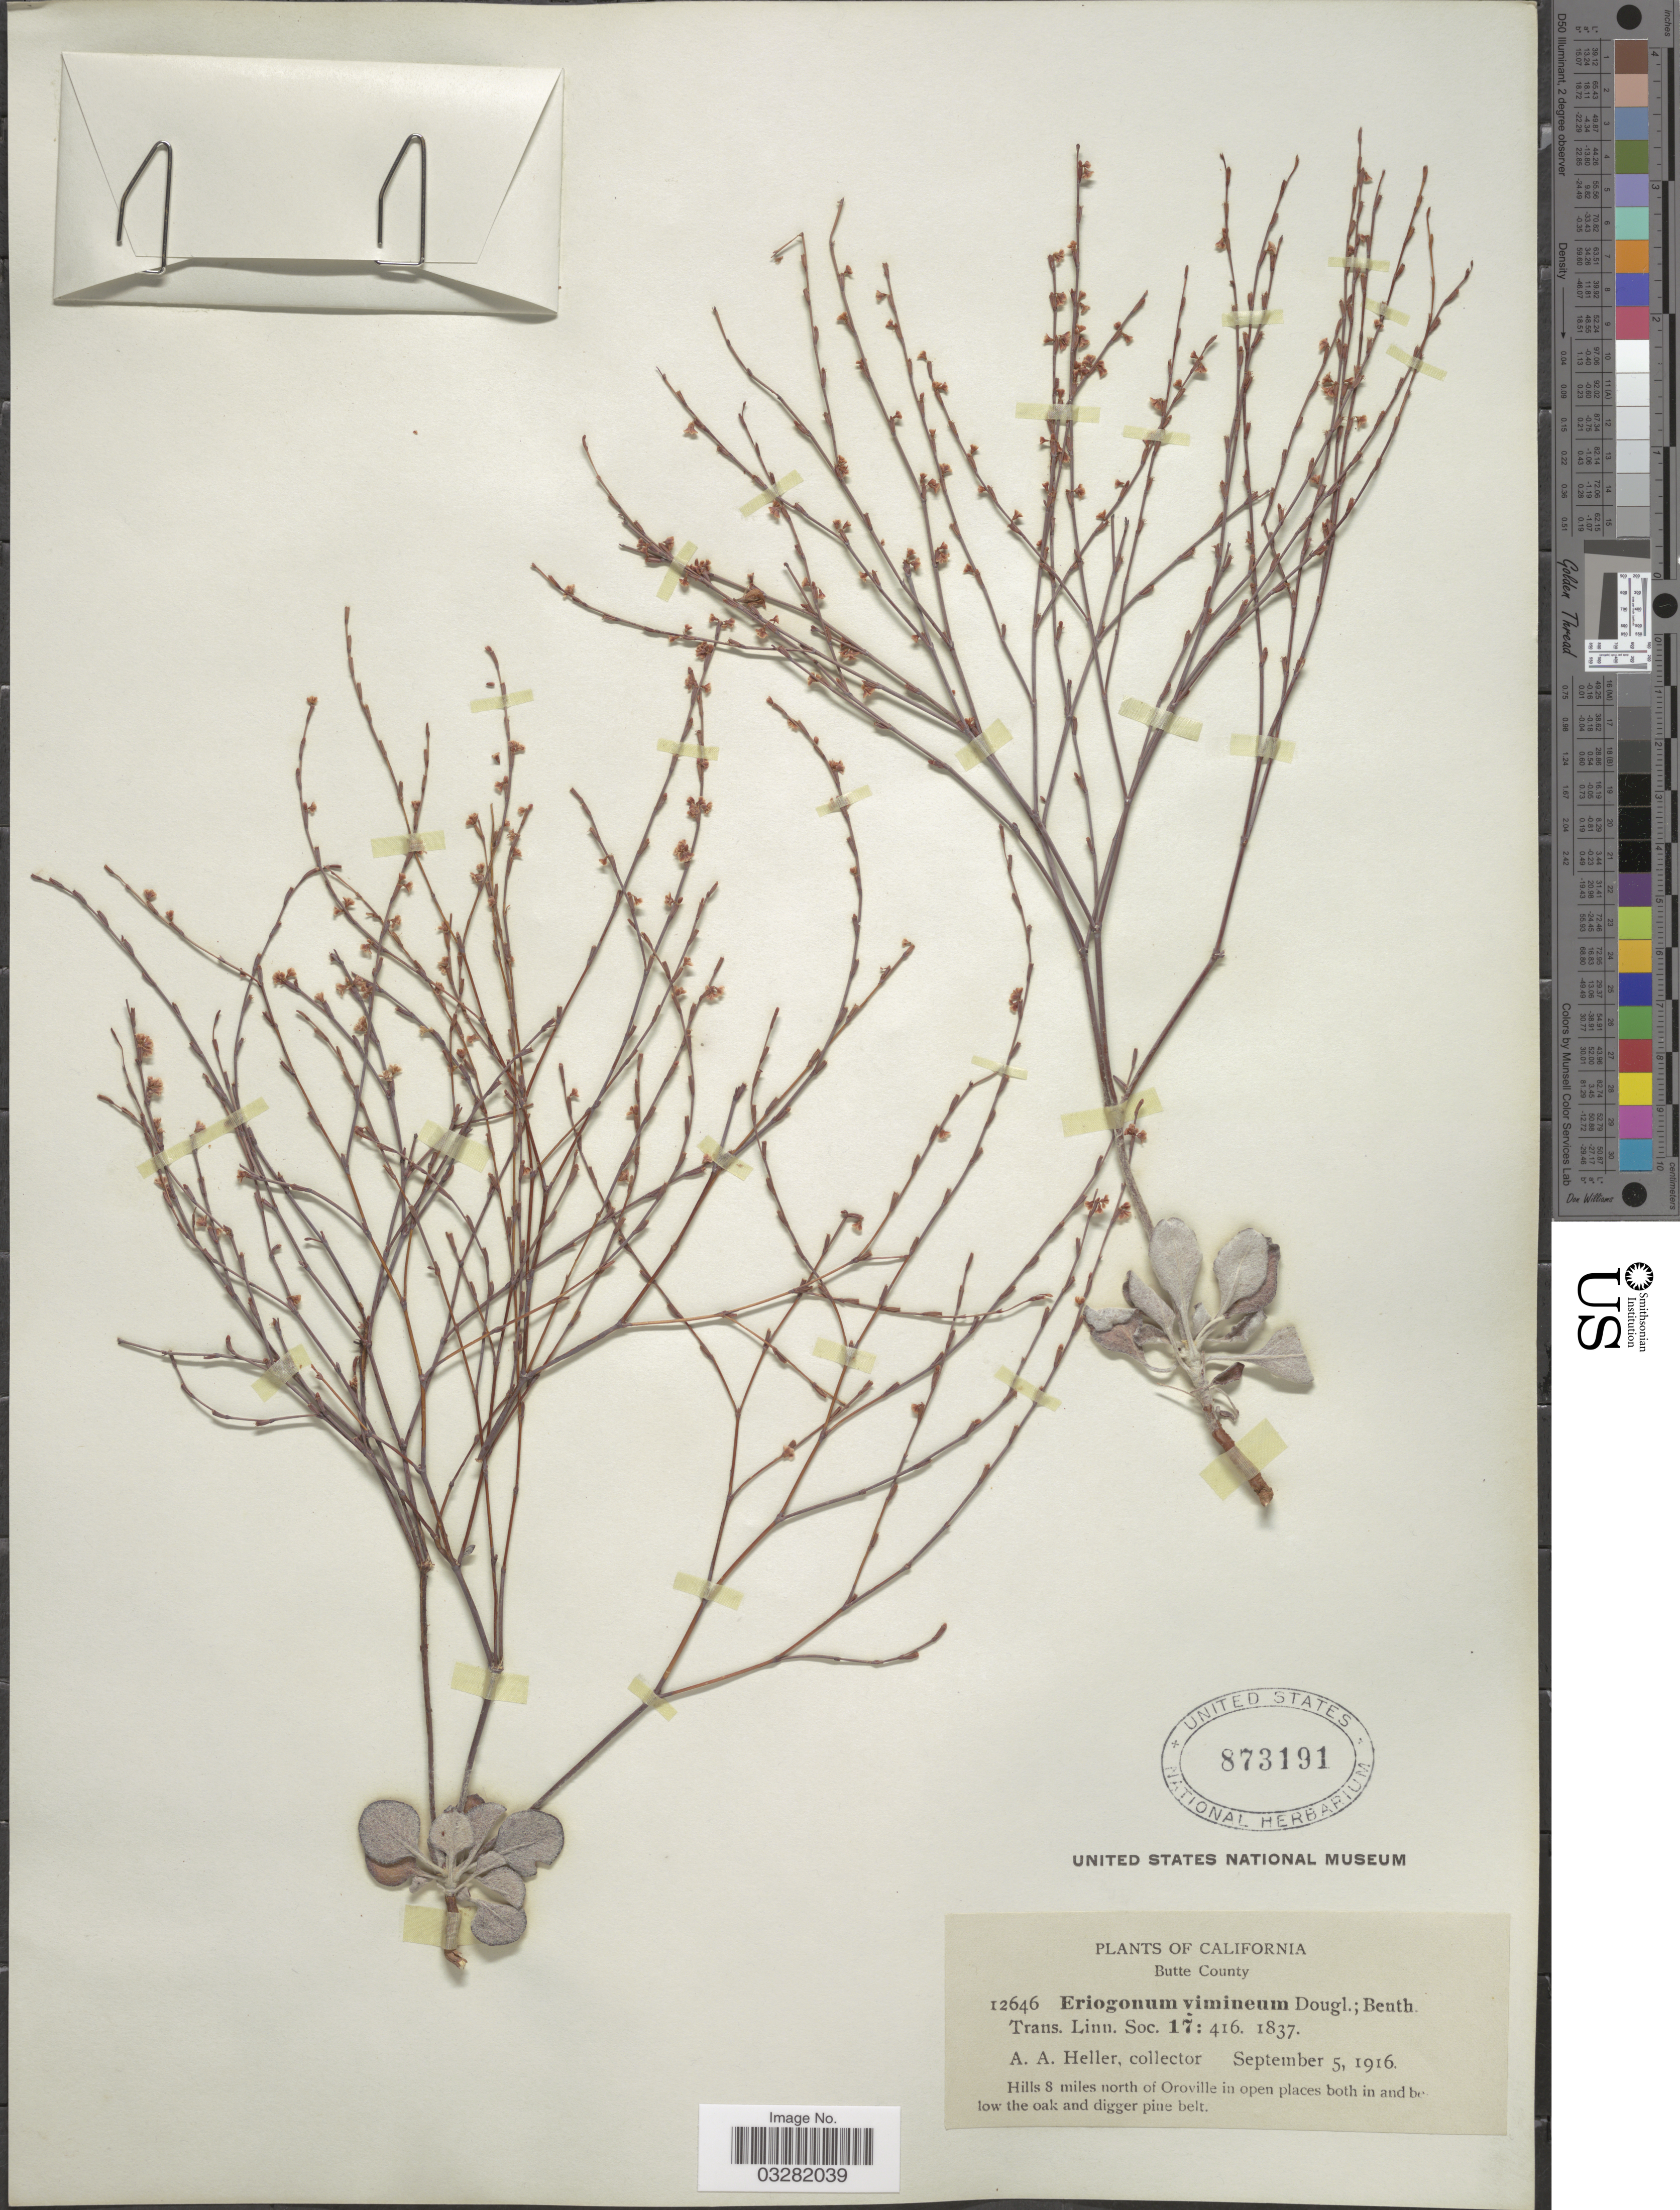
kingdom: Plantae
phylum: Tracheophyta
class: Magnoliopsida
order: Caryophyllales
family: Polygonaceae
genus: Eriogonum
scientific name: Eriogonum vimineum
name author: Douglas ex Benth.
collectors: A. A. Heller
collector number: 12646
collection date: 1916-09-05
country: United States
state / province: California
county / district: Butte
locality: Butte County. Hills 8 miles north of Oroville in open places both and below the oak and digger pine belt.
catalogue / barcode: US 873191